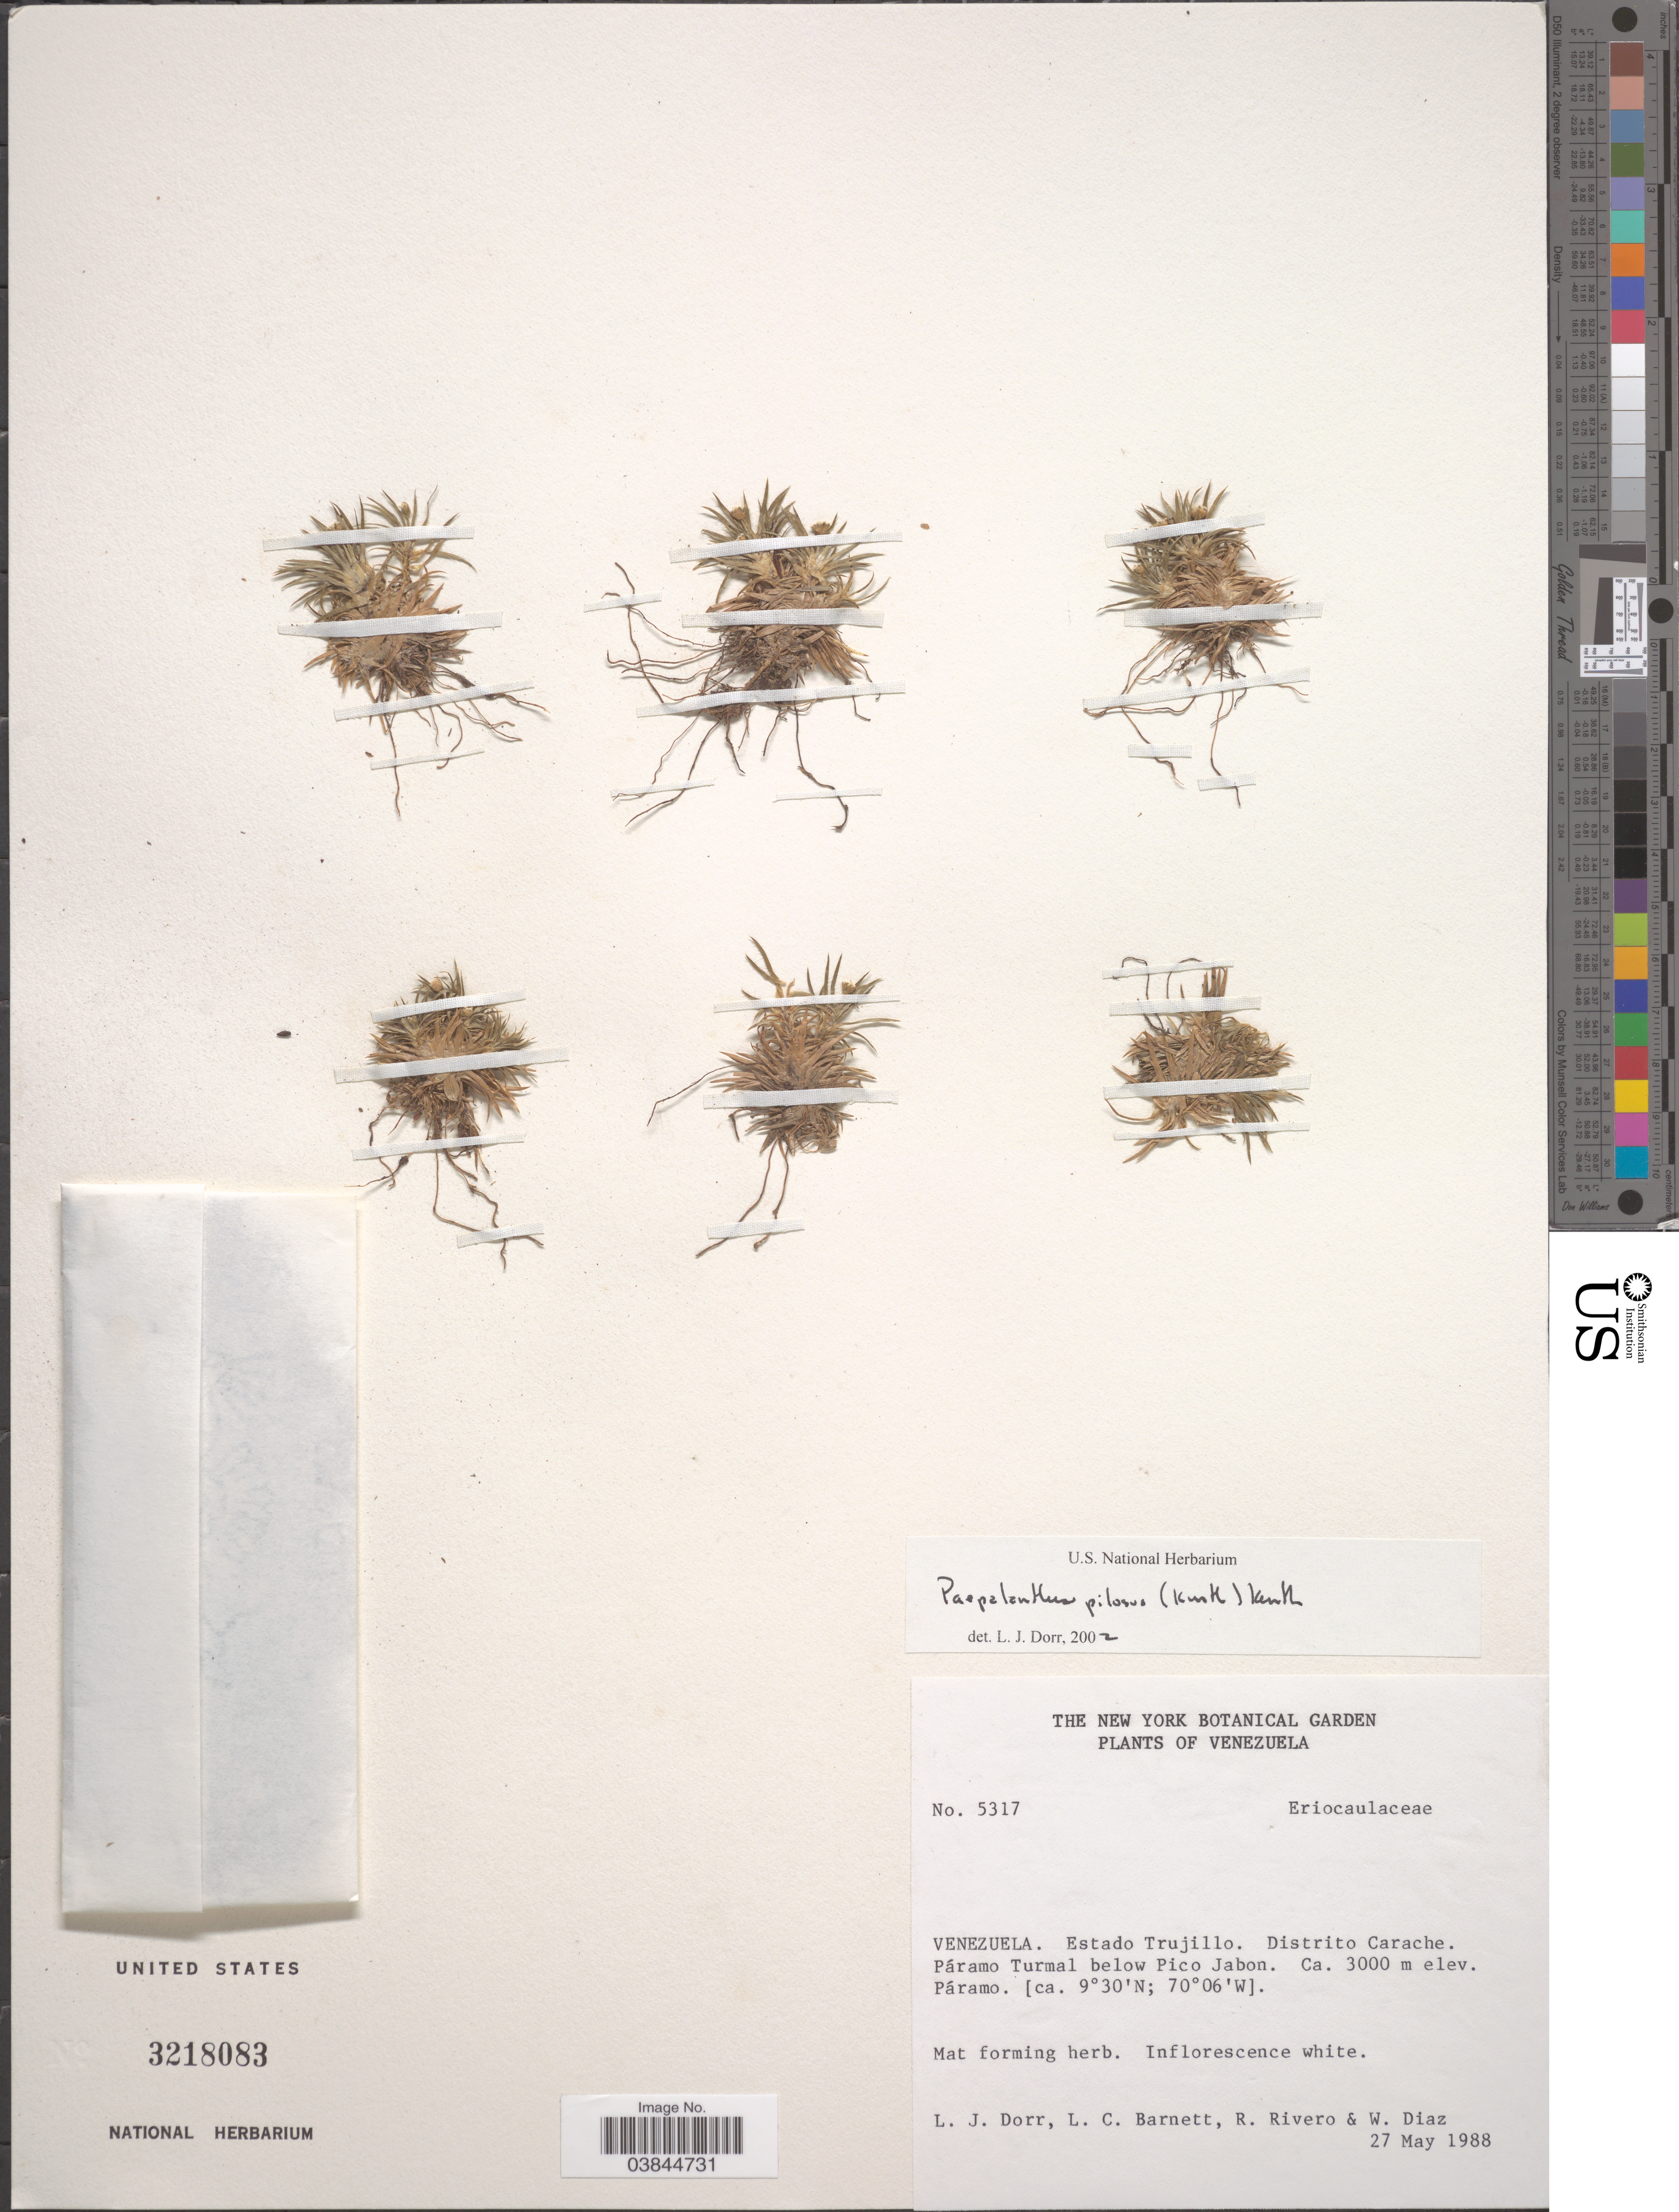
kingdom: Plantae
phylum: Tracheophyta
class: Liliopsida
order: Poales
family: Eriocaulaceae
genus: Paepalanthus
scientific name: Paepalanthus pilosus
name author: (Kunth) Kunth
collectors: L. J. Dorr, L. C. Barnett, R. Rivero & W. Díaz P.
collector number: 5317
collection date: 1988-05-27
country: Venezuela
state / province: Trujillo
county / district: Carache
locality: Páramo Turmal below Pico Jabon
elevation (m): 3000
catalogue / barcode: US 3218083